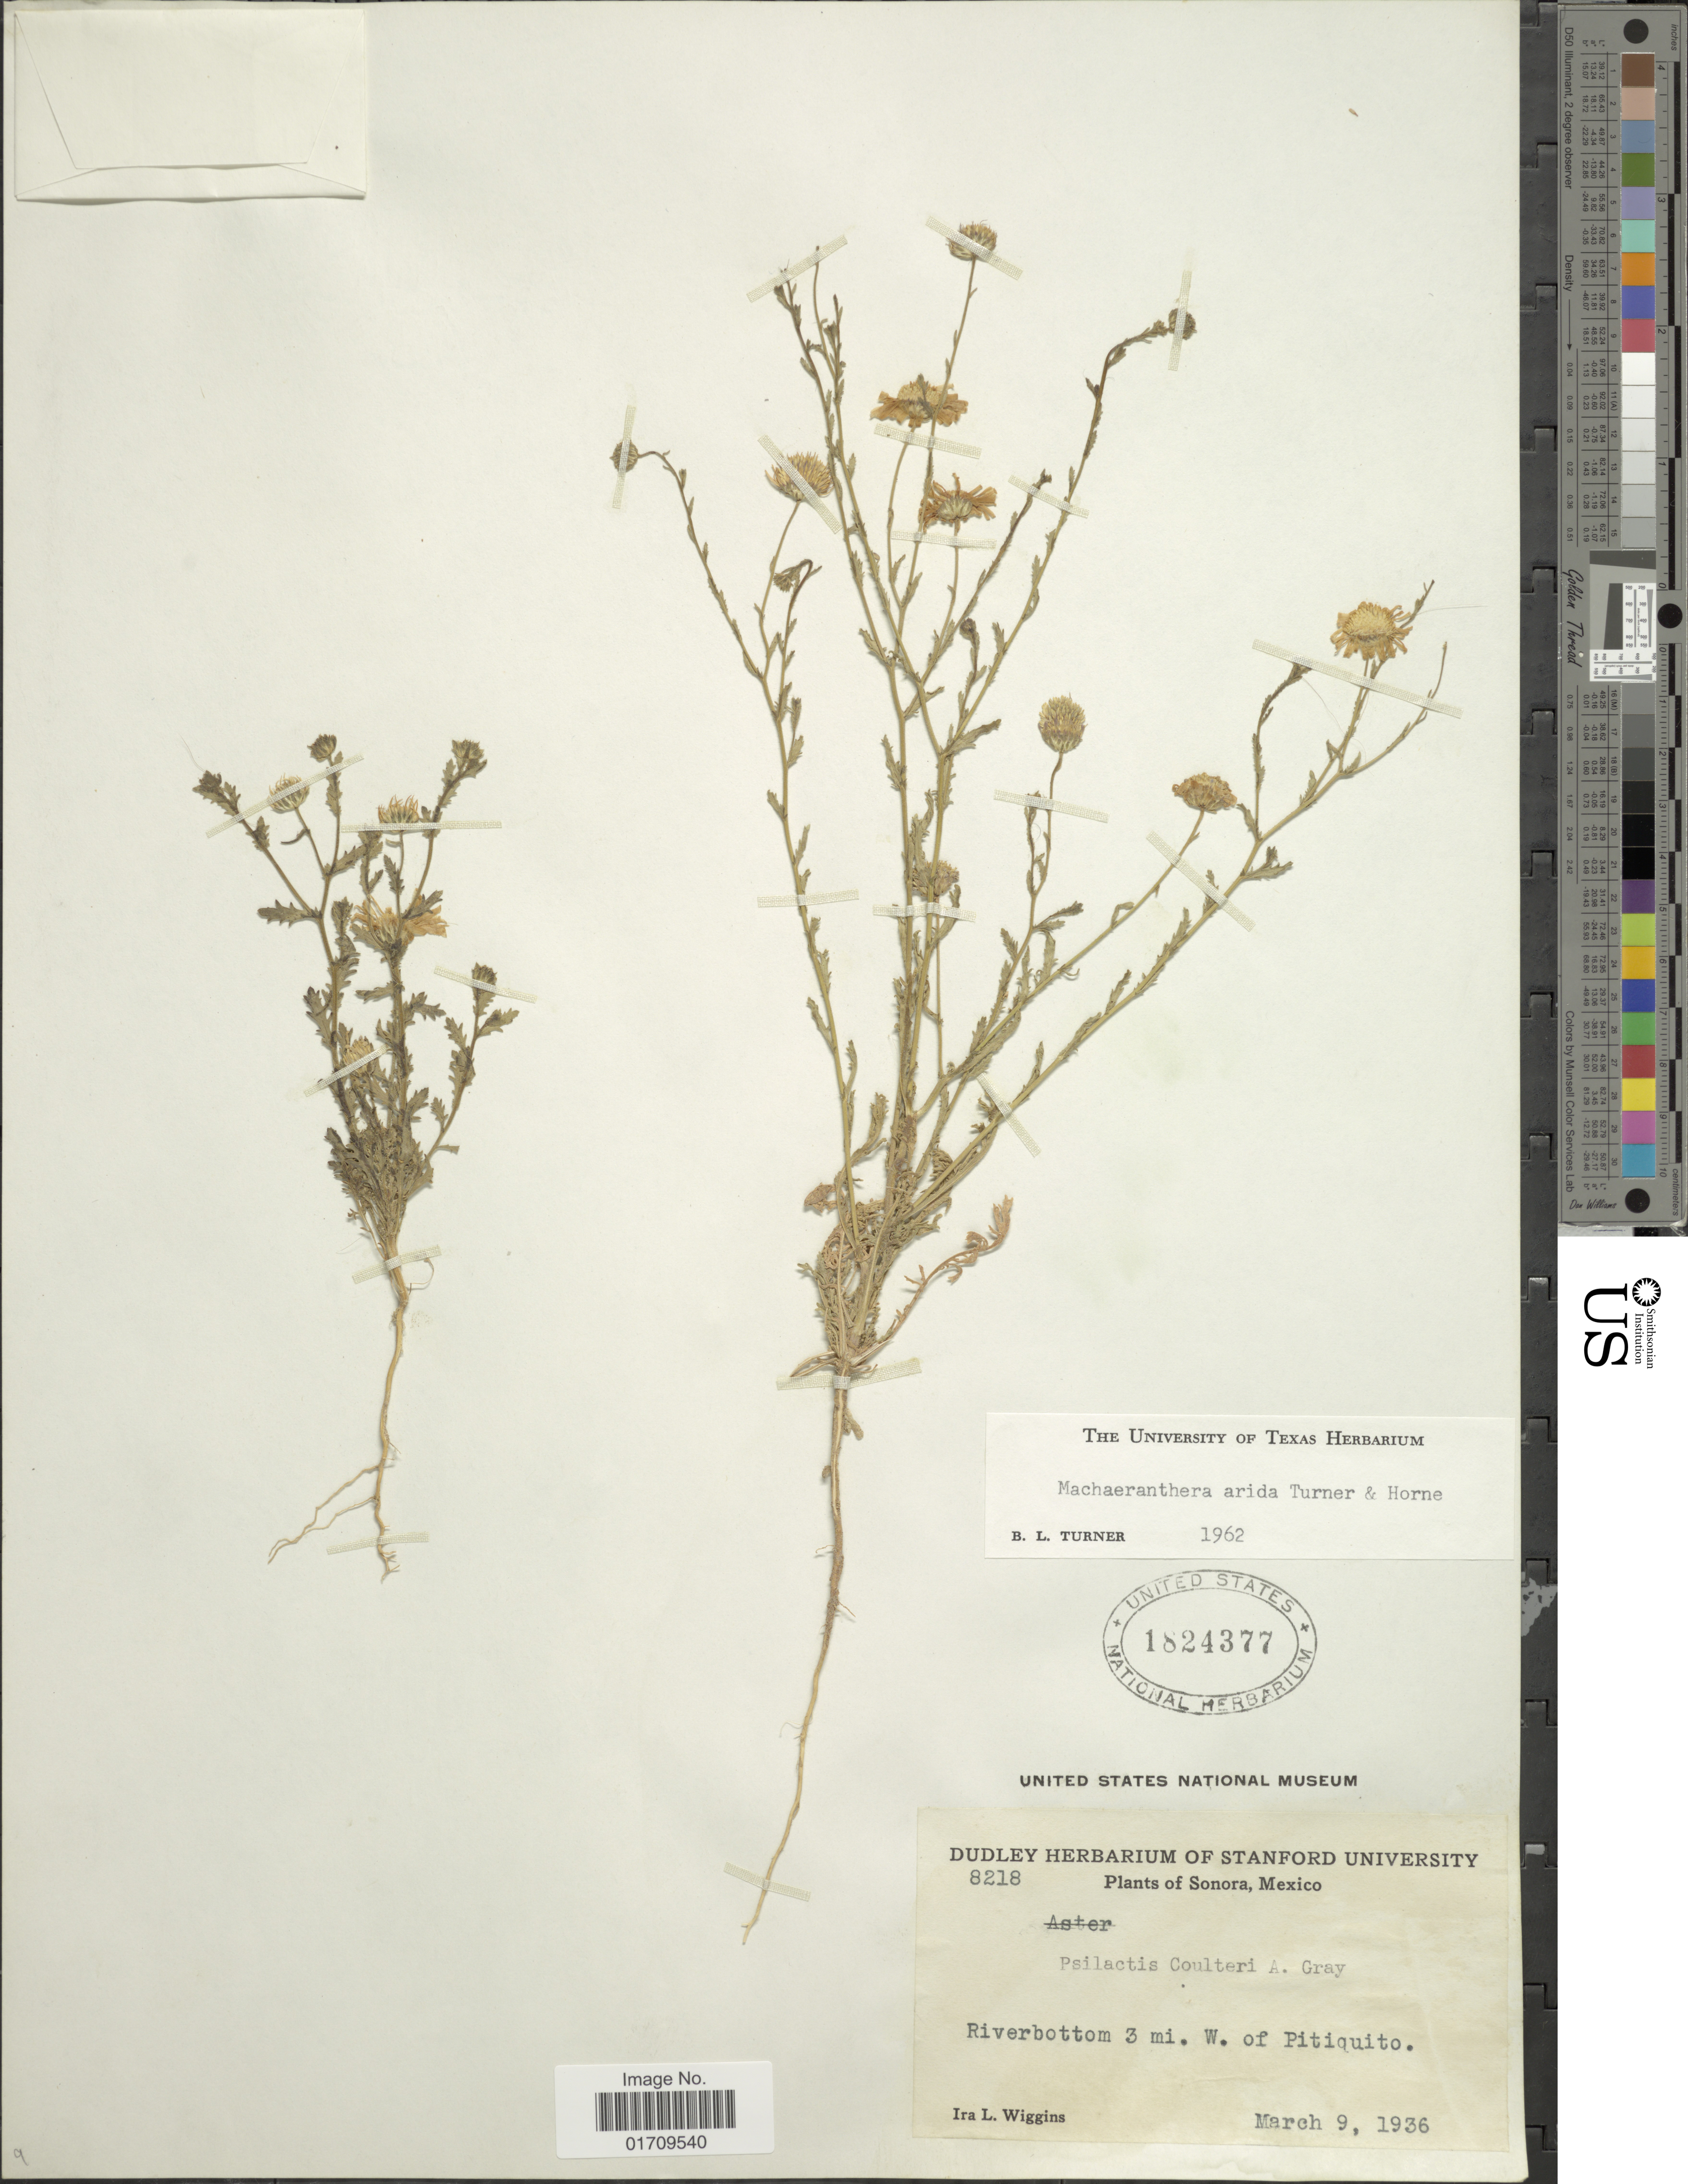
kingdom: Plantae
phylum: Tracheophyta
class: Magnoliopsida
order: Asterales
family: Asteraceae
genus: Machaeranthera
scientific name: Machaeranthera arida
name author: B.L. Turner & D.B. Horne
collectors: I. L. Wiggins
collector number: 8218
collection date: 1936-03-09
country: Mexico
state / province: Sonora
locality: Riverbottom 3 mi. W. of Pitiquito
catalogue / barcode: US 1824377